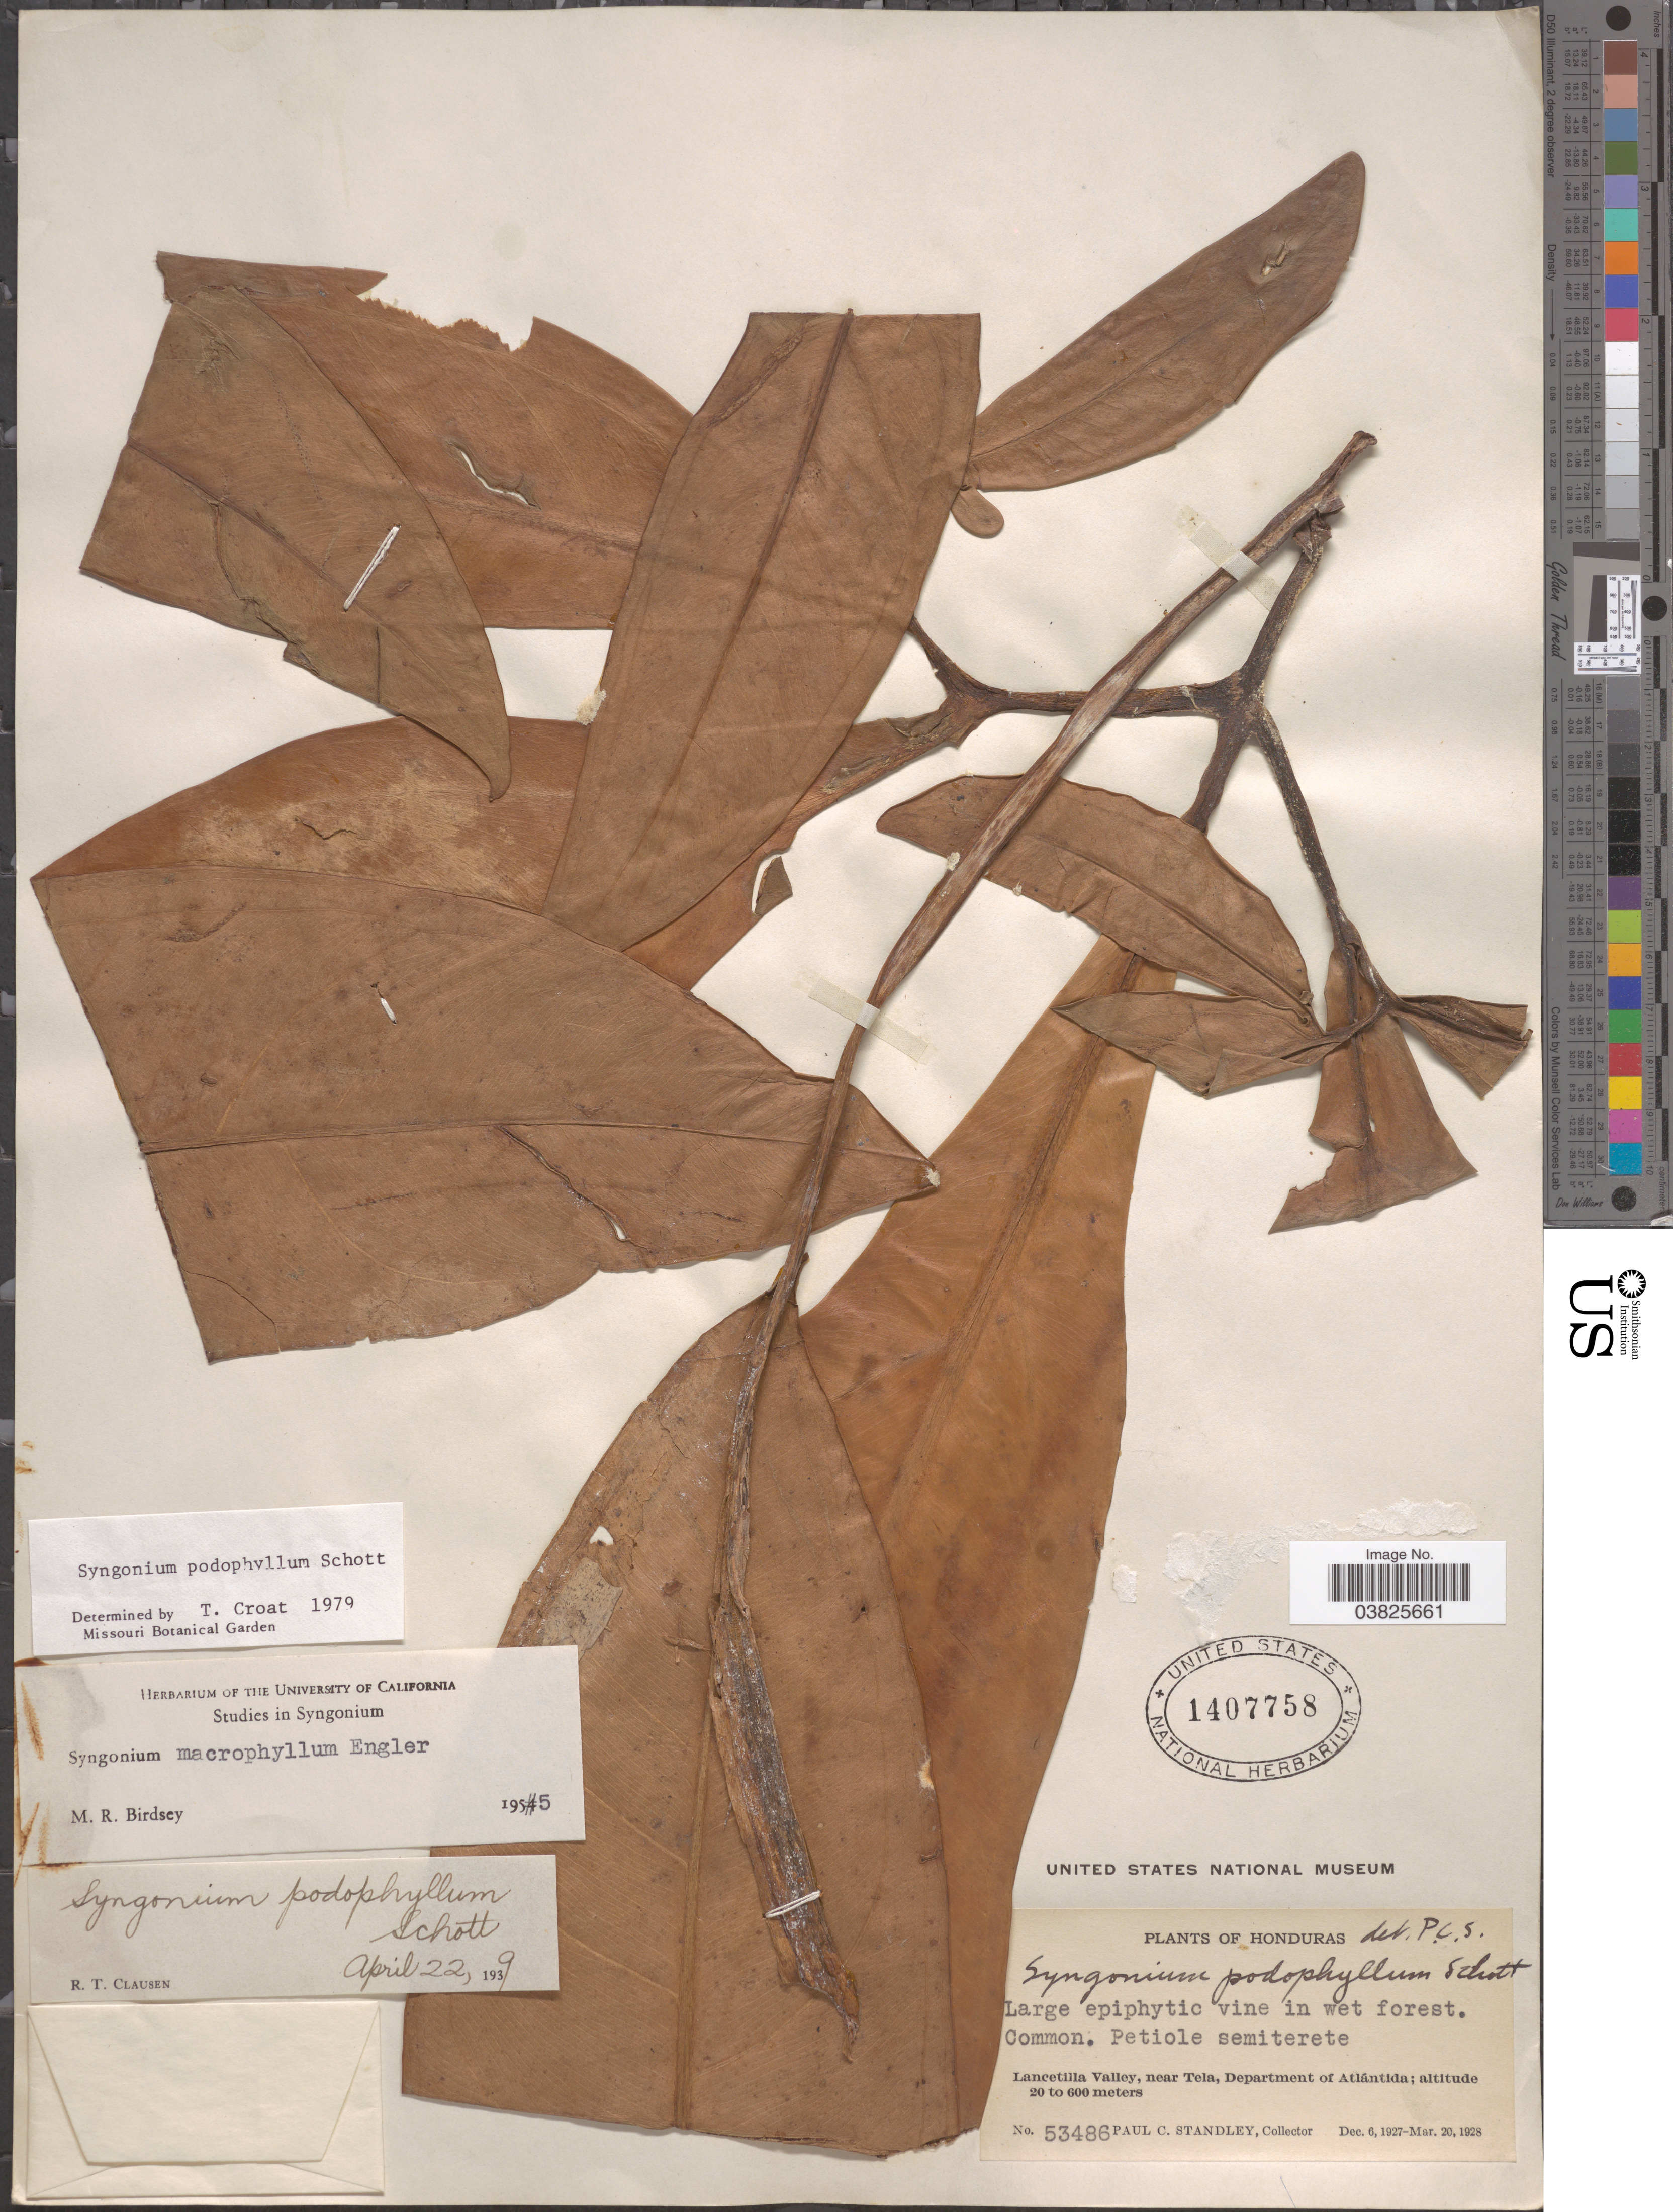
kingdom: Plantae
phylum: Tracheophyta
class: Liliopsida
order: Alismatales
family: Araceae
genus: Syngonium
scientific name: Syngonium podophyllum 'Lemon-Lime'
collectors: P. C. Standley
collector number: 53486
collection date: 1927-12-06/1928-03-20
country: Honduras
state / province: Atlantida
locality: Lancetilla Valley, near Tela, Department of Atlántida.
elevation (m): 20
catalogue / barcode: US 1407758